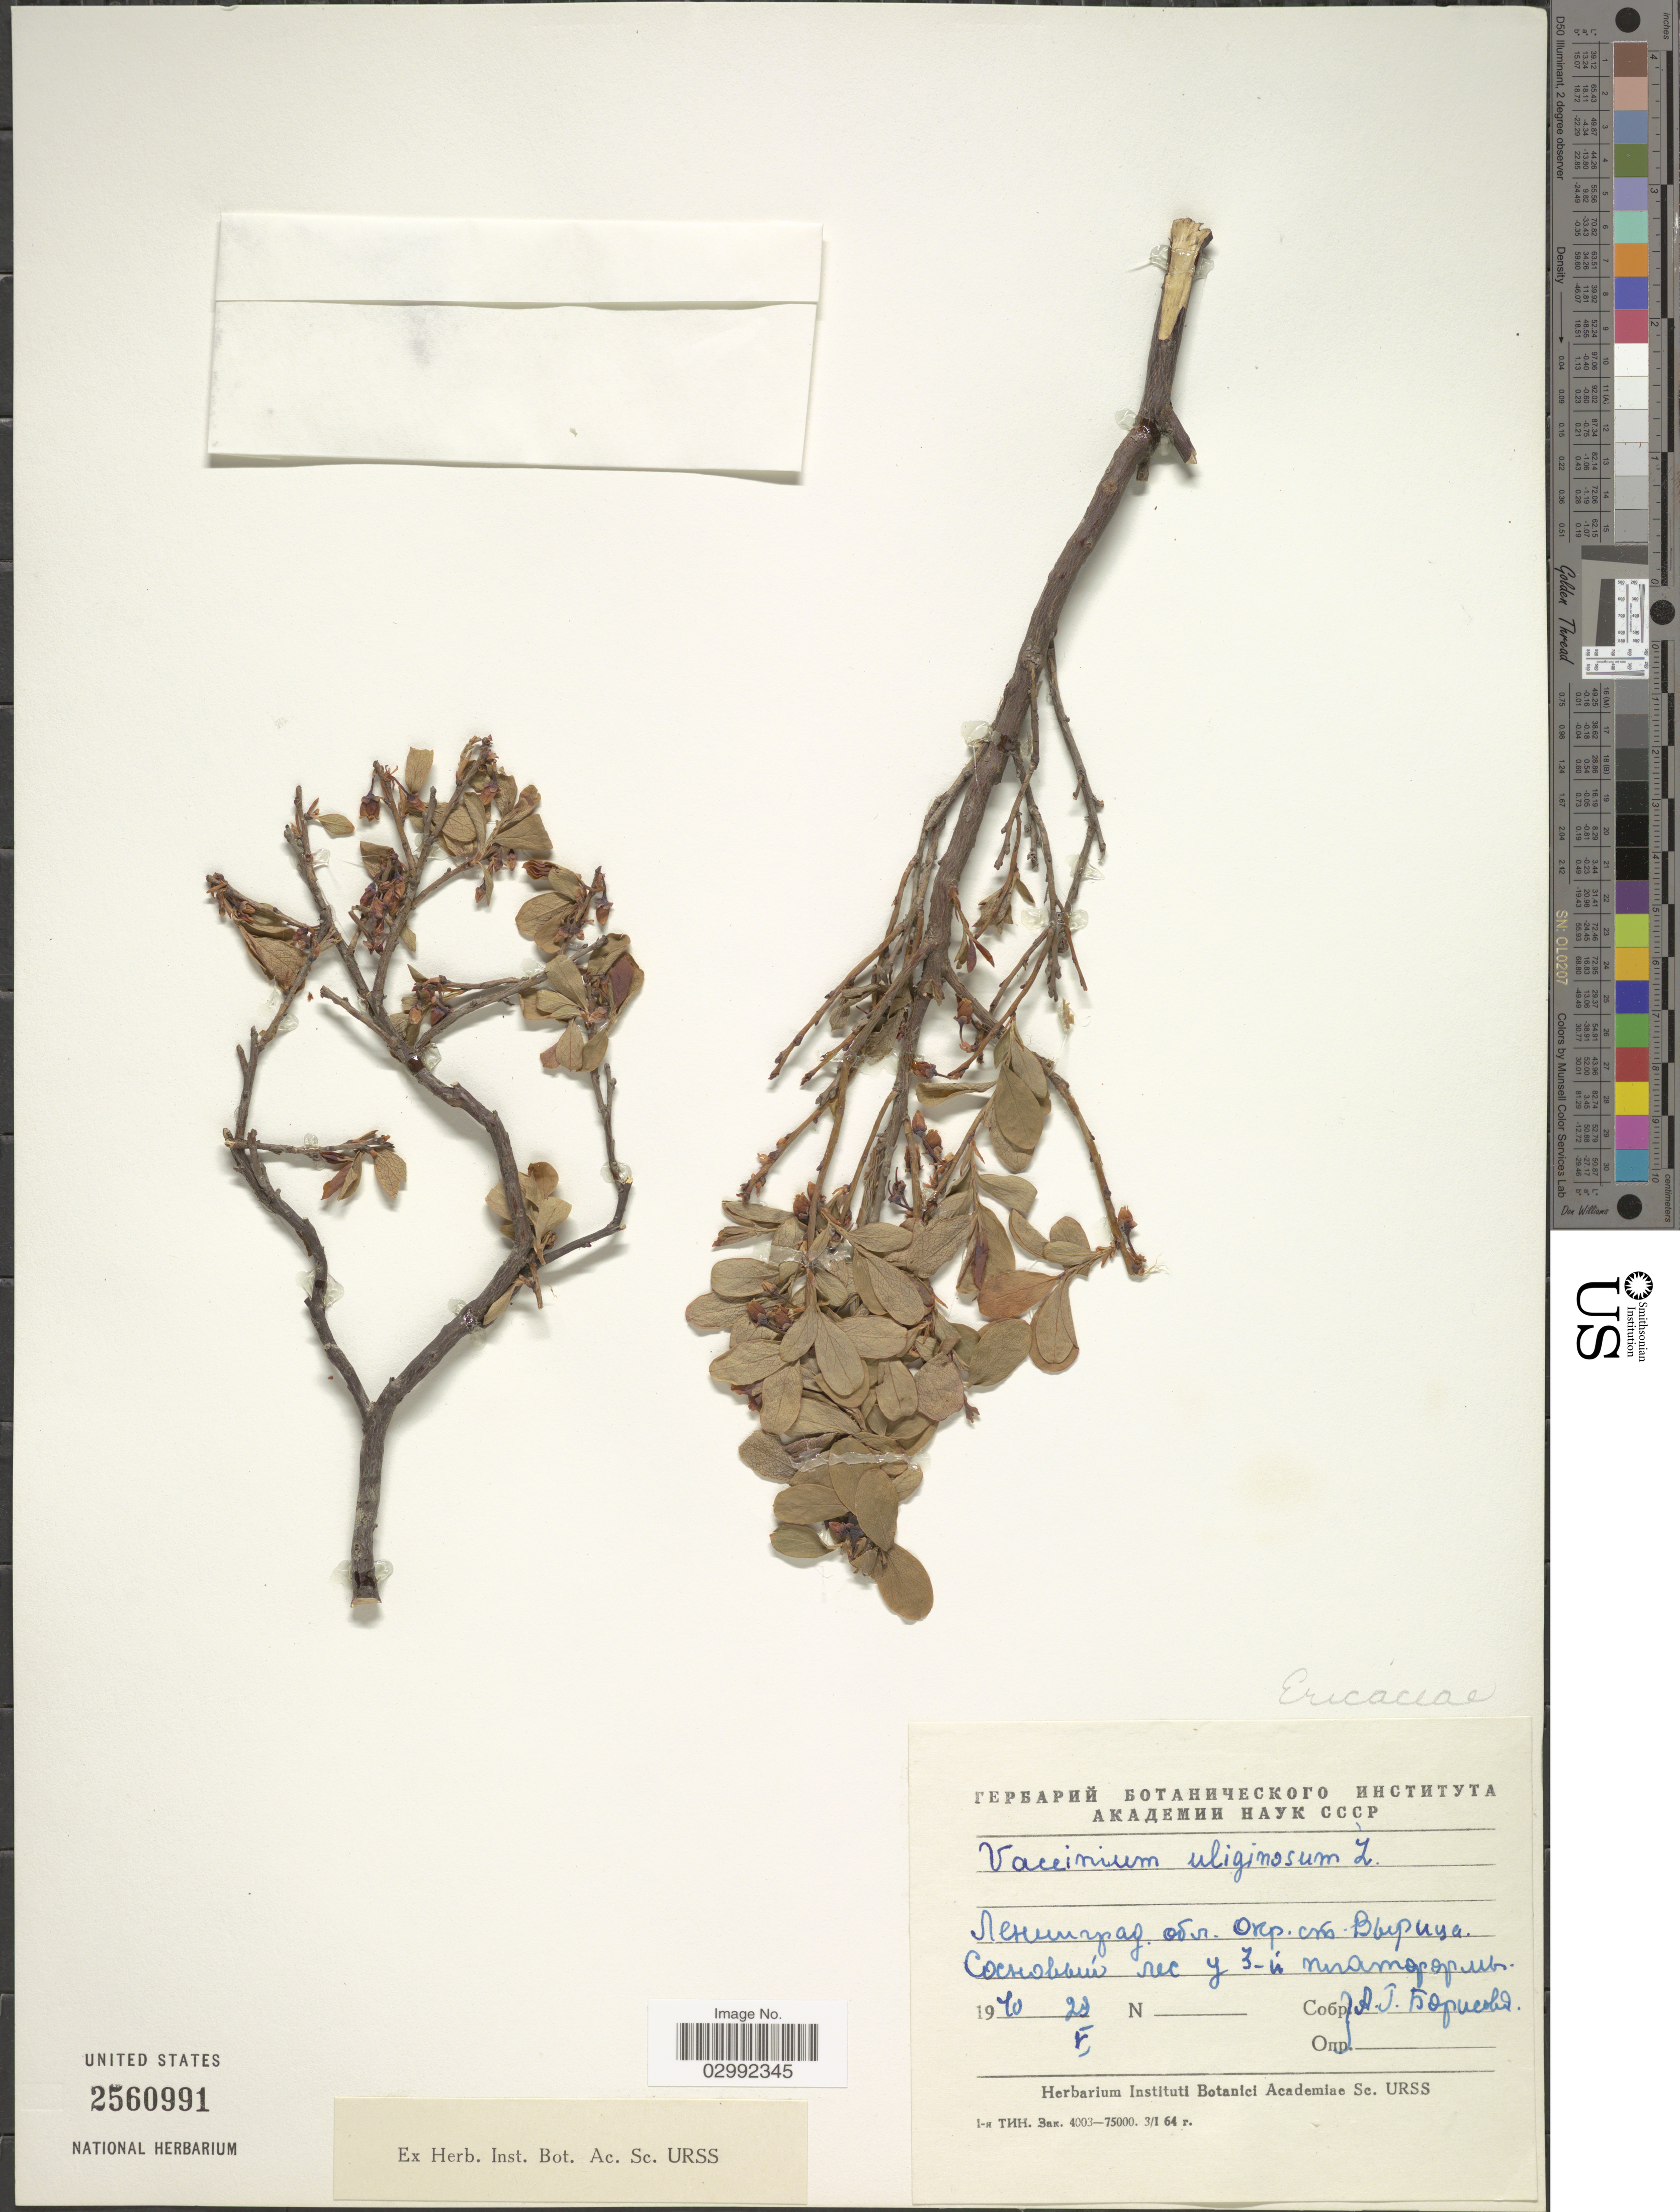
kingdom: Plantae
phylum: Tracheophyta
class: Magnoliopsida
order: Ericales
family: Ericaceae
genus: Vaccinium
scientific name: Vaccinium uliginosum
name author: L.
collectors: A. Borisova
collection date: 1970-05-29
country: Russian Federation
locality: Vicinity of Vybord.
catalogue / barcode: US 2560991